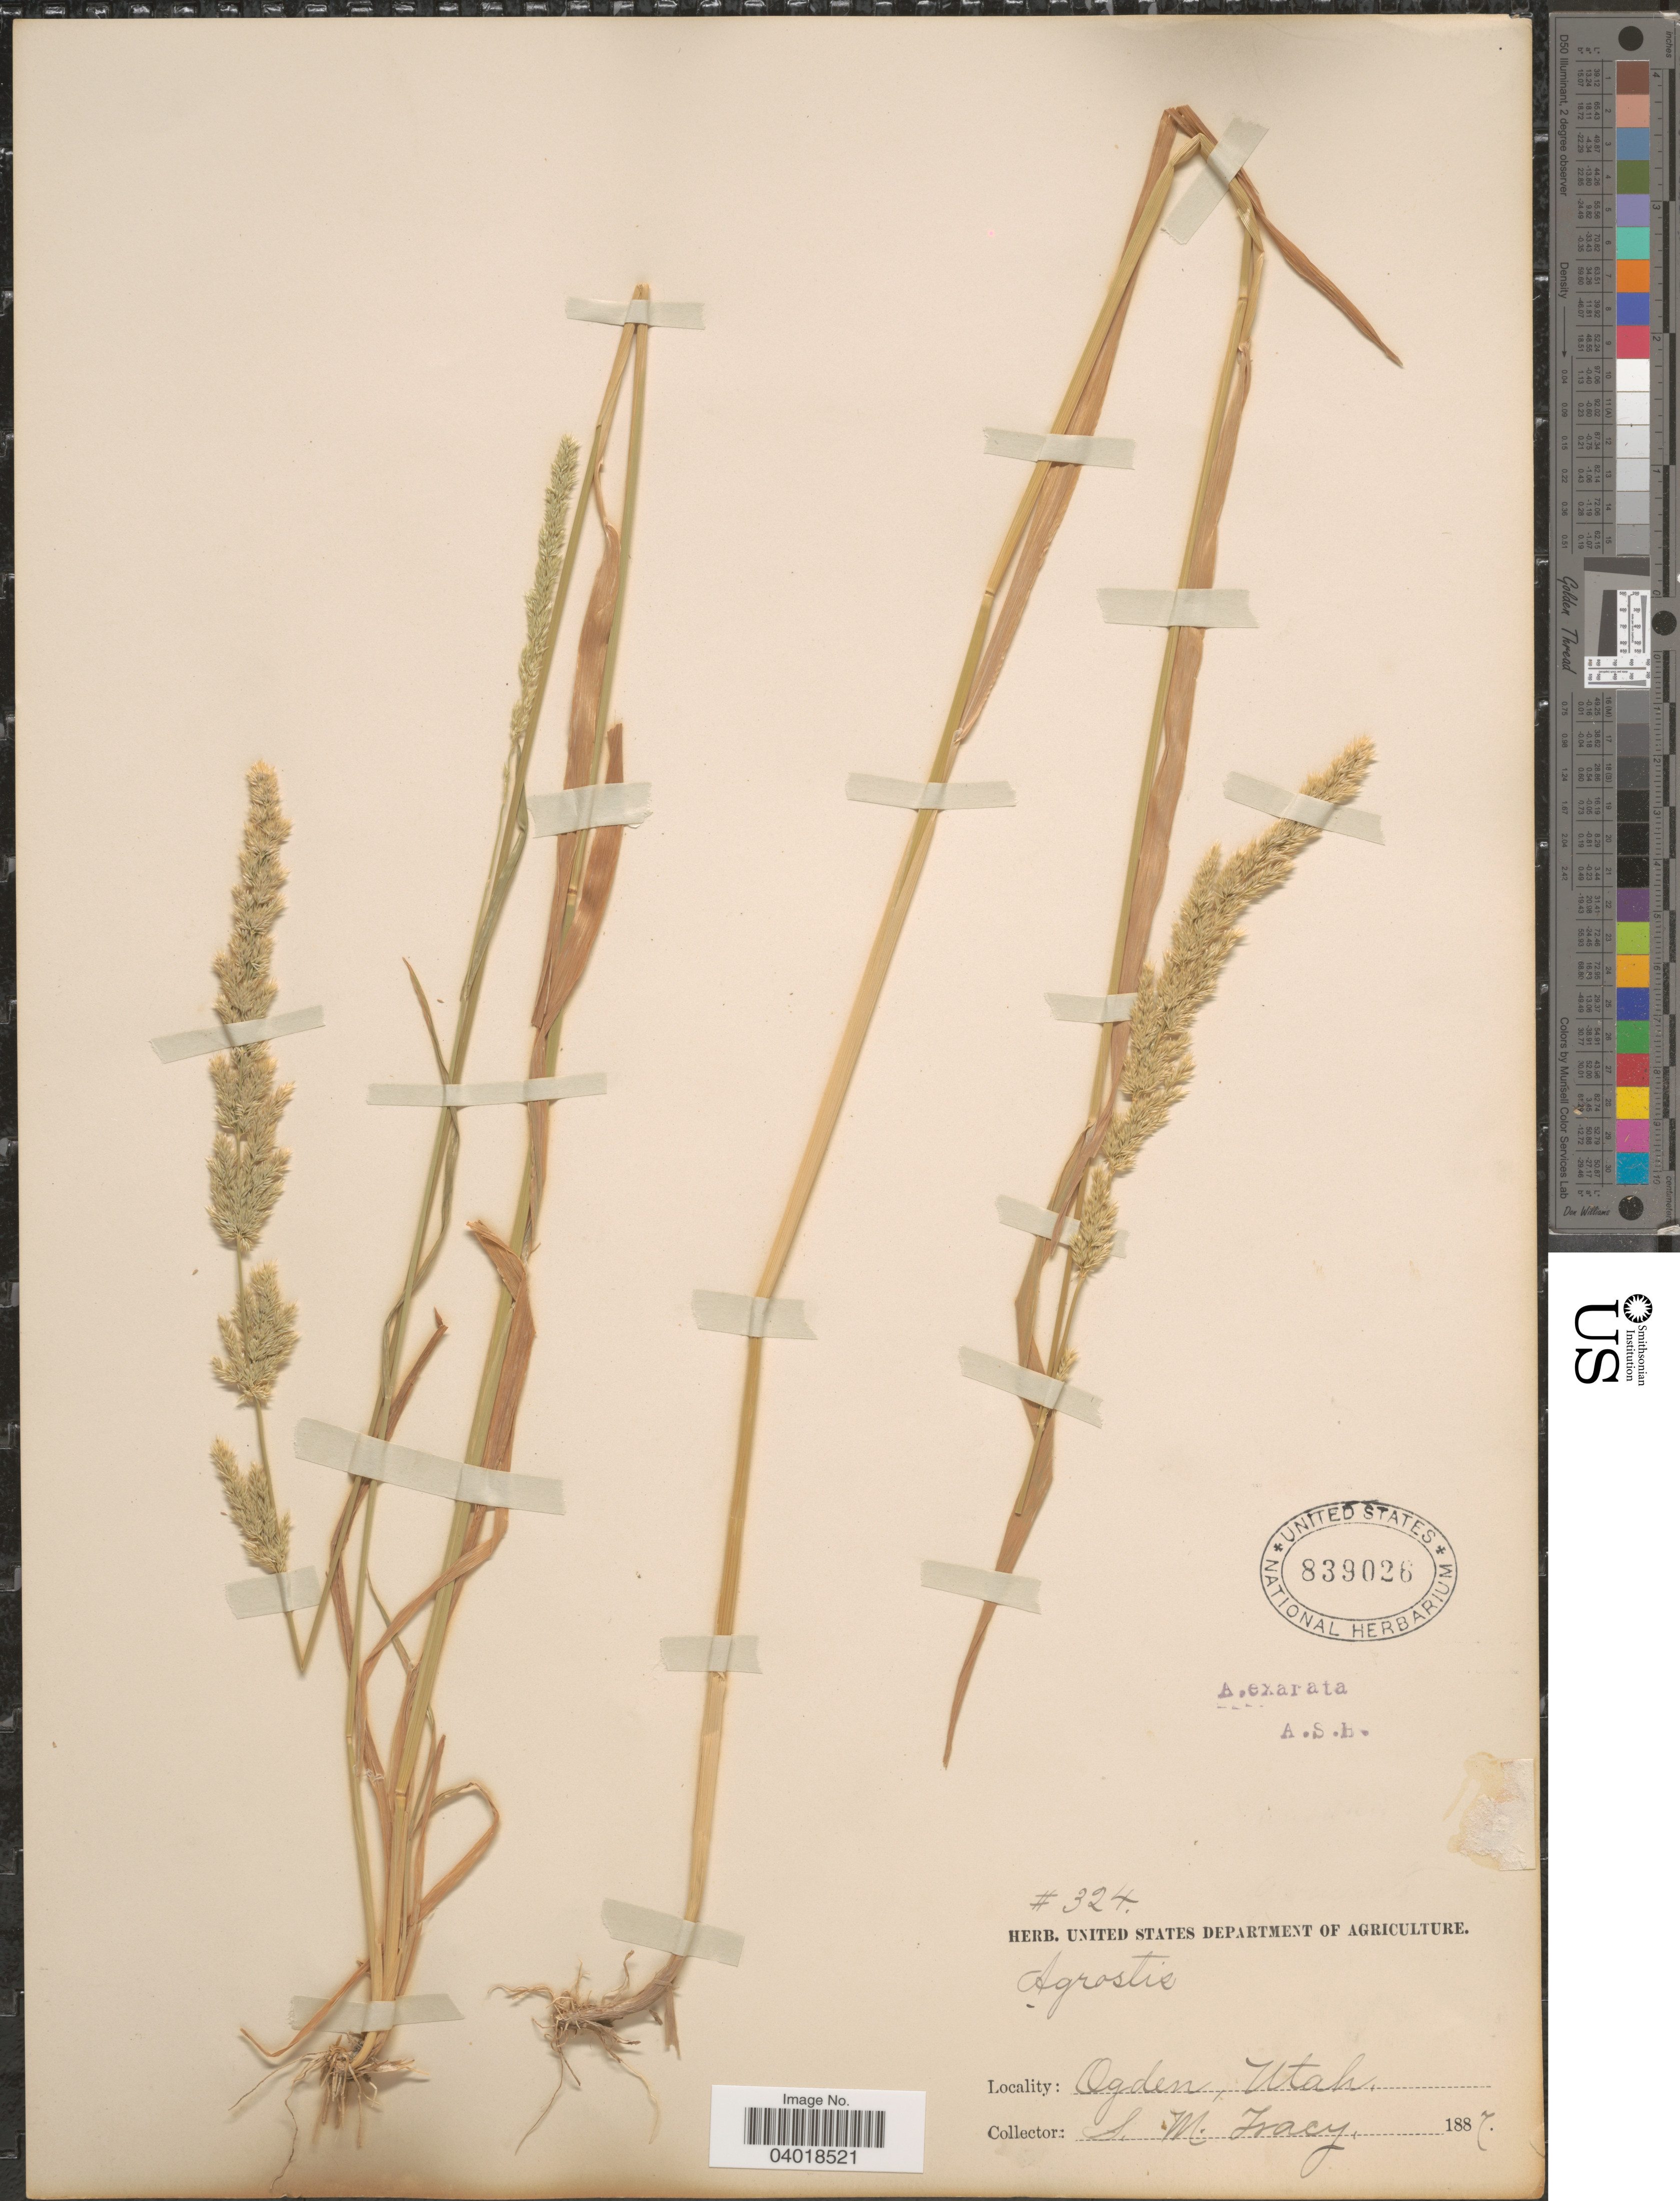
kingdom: Plantae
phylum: Tracheophyta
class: Liliopsida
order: Poales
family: Poaceae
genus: Agrostis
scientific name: Agrostis exarata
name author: Trin.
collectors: S. M. Tracy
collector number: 324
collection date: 1887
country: United States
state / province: Utah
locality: Ogden.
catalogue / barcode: US 839026